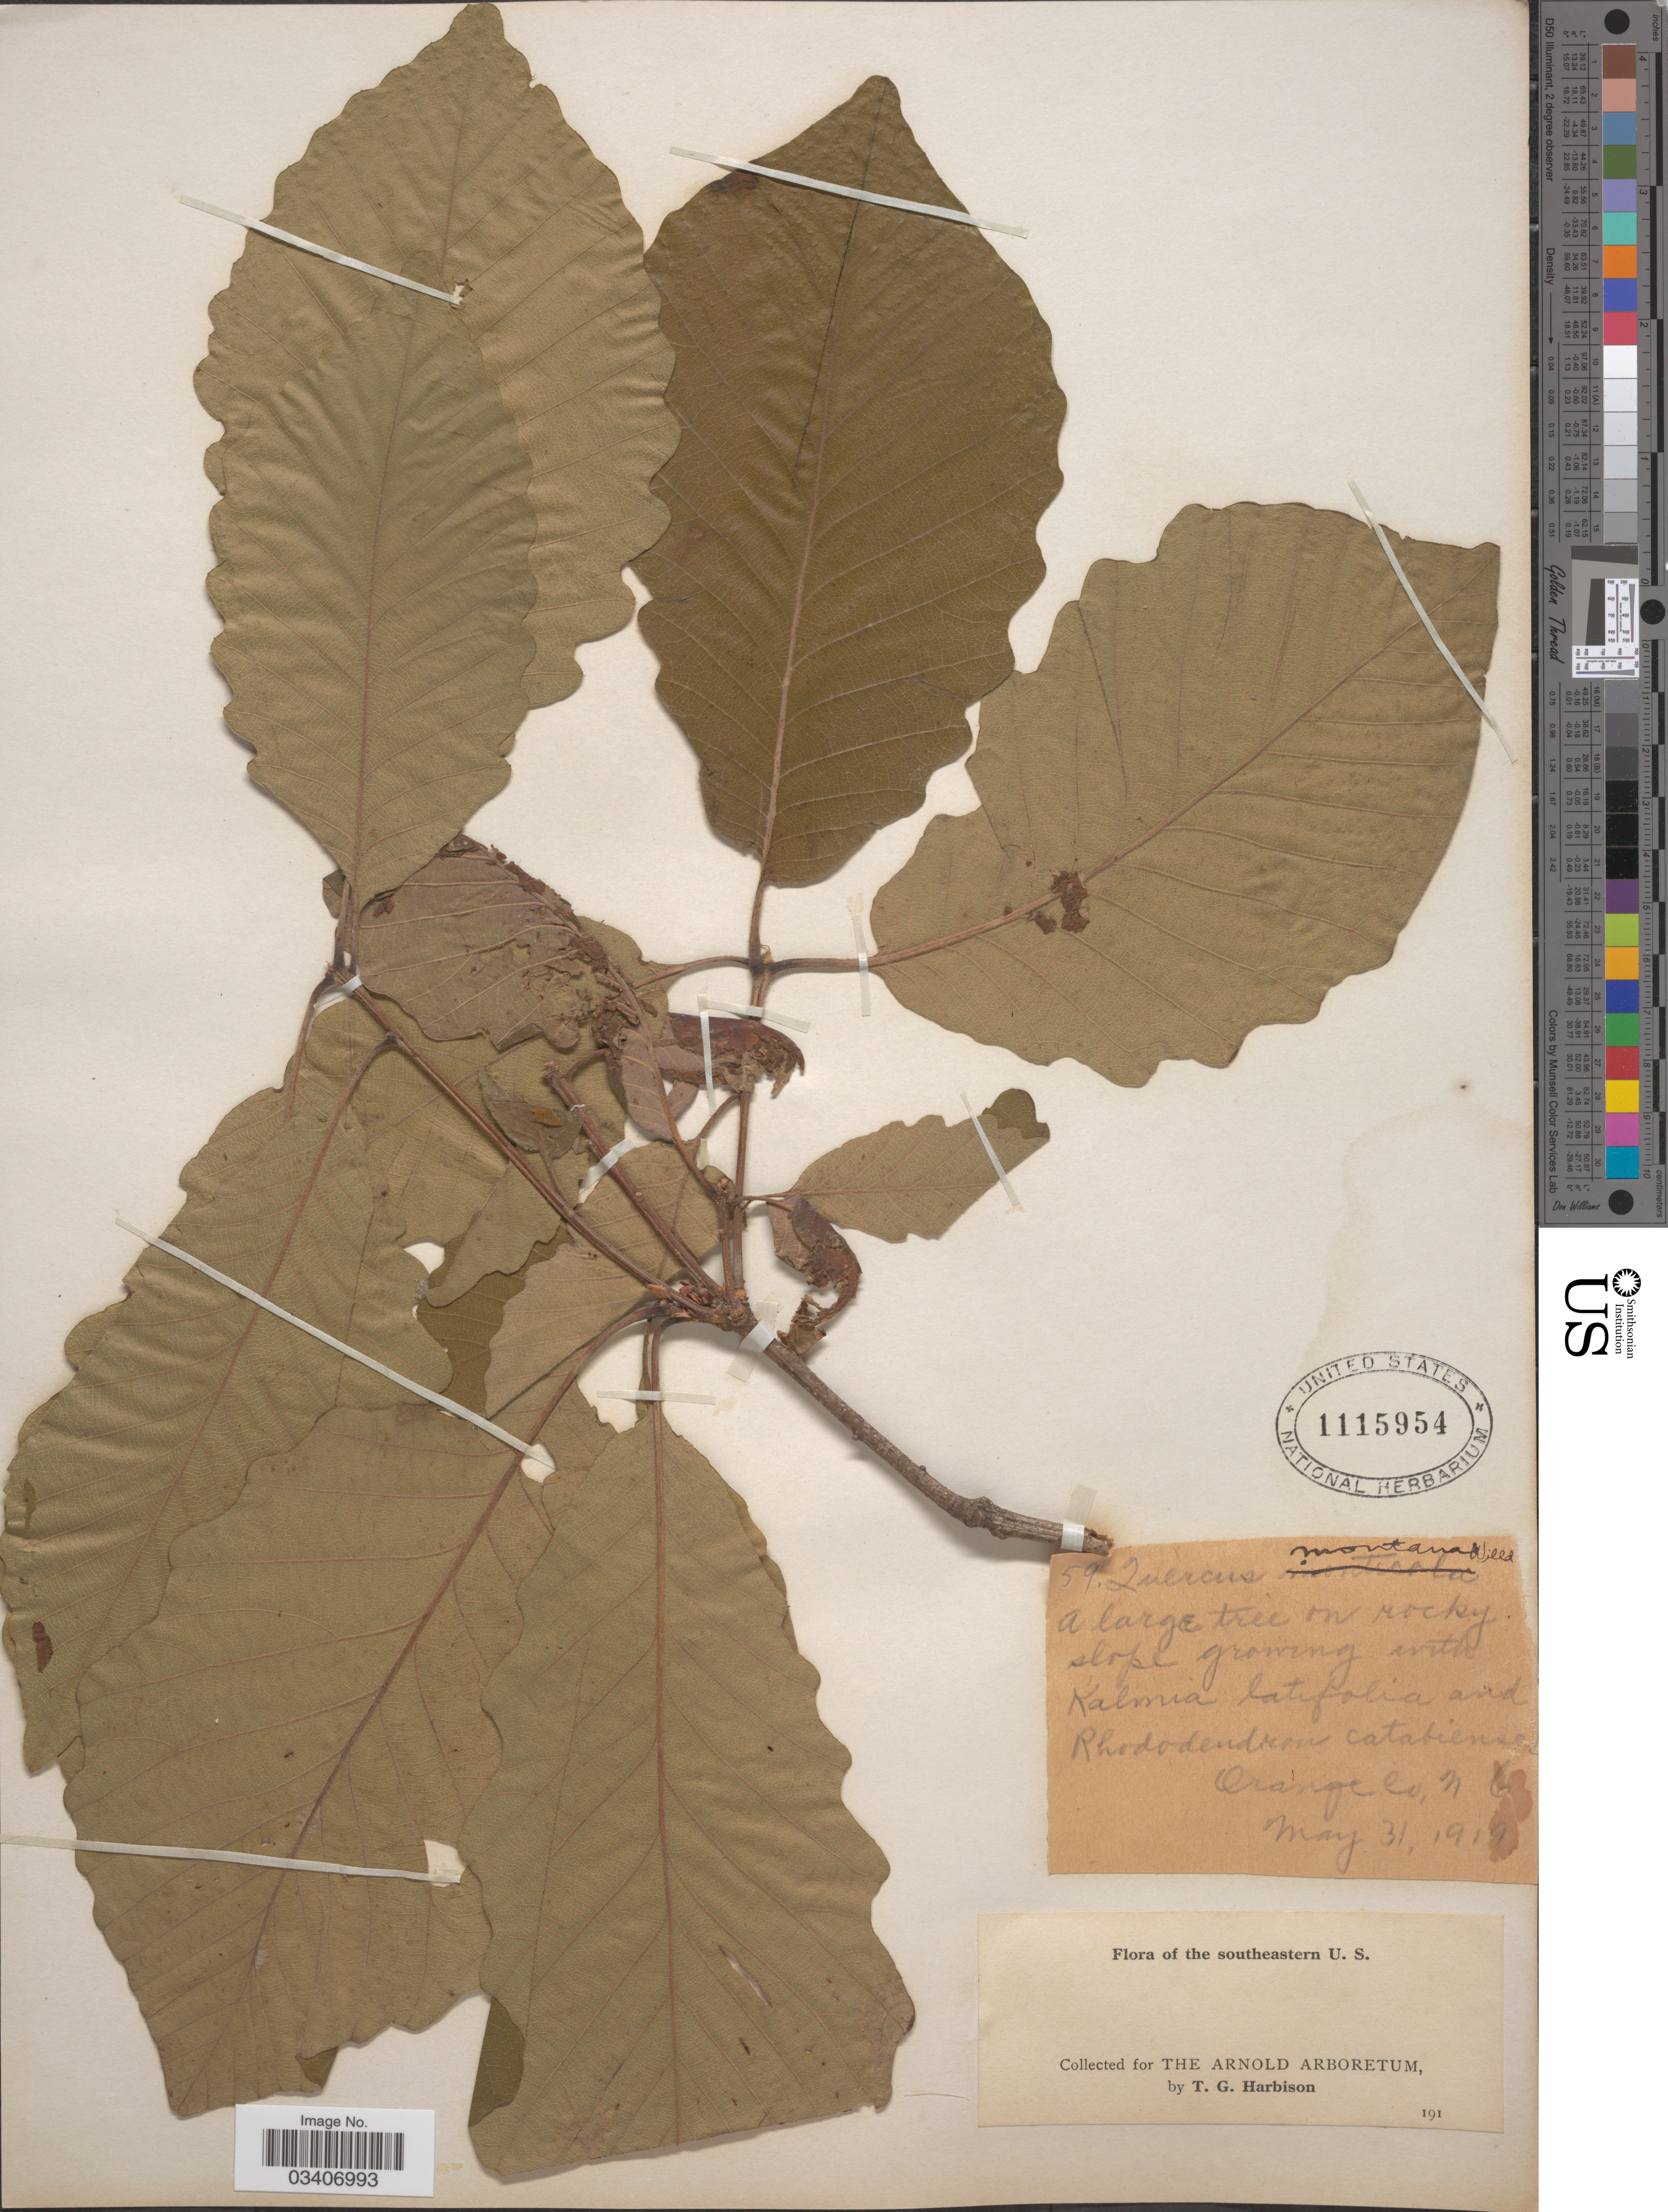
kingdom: Plantae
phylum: Tracheophyta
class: Magnoliopsida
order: Fagales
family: Fagaceae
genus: Quercus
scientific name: Quercus montana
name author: Willd.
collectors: T. Harbison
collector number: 59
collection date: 1919-05-31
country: United States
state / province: North Carolina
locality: Orange Co.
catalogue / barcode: US 1115954